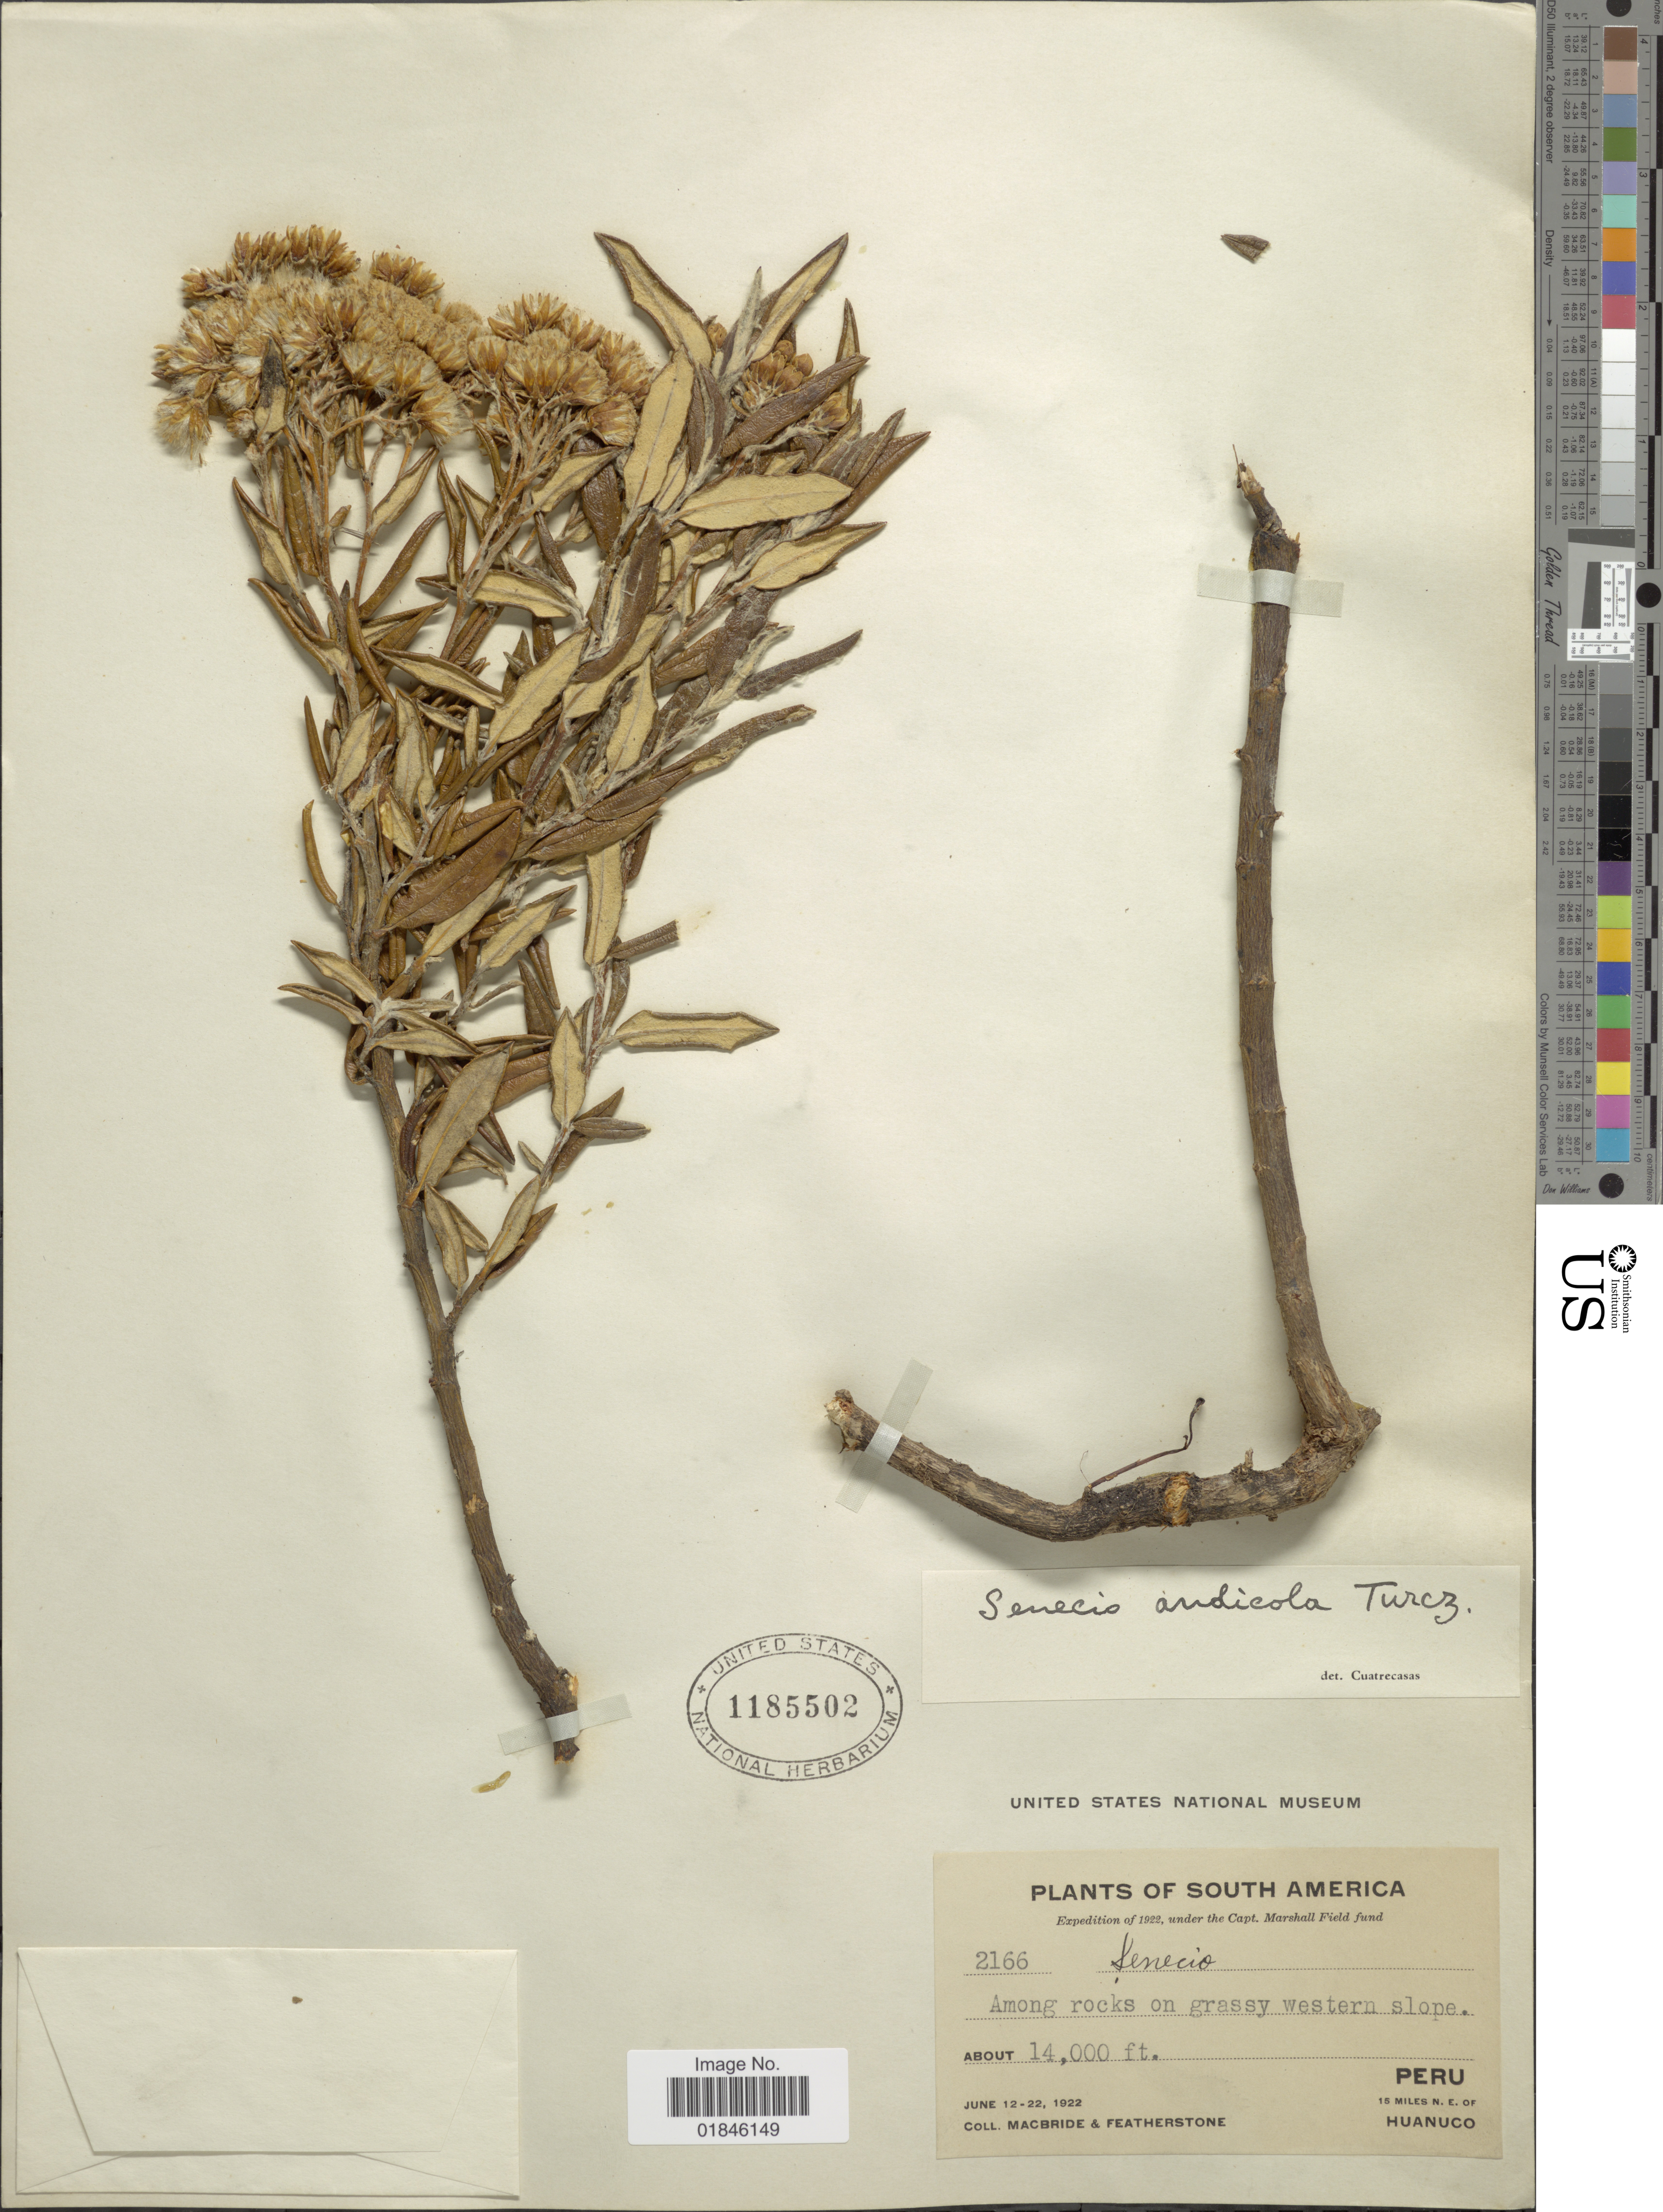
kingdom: Plantae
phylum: Tracheophyta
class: Magnoliopsida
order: Asterales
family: Asteraceae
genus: Pentacalia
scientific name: Pentacalia andicola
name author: (Turcz.) Cuatrec.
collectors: Macbride, -- & -. Featherstone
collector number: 2166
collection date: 1922-06-12/1922-06-22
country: Peru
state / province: Huánuco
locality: western slope. 15 miles N.E. of Huanuco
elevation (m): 4267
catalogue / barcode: US 1185502